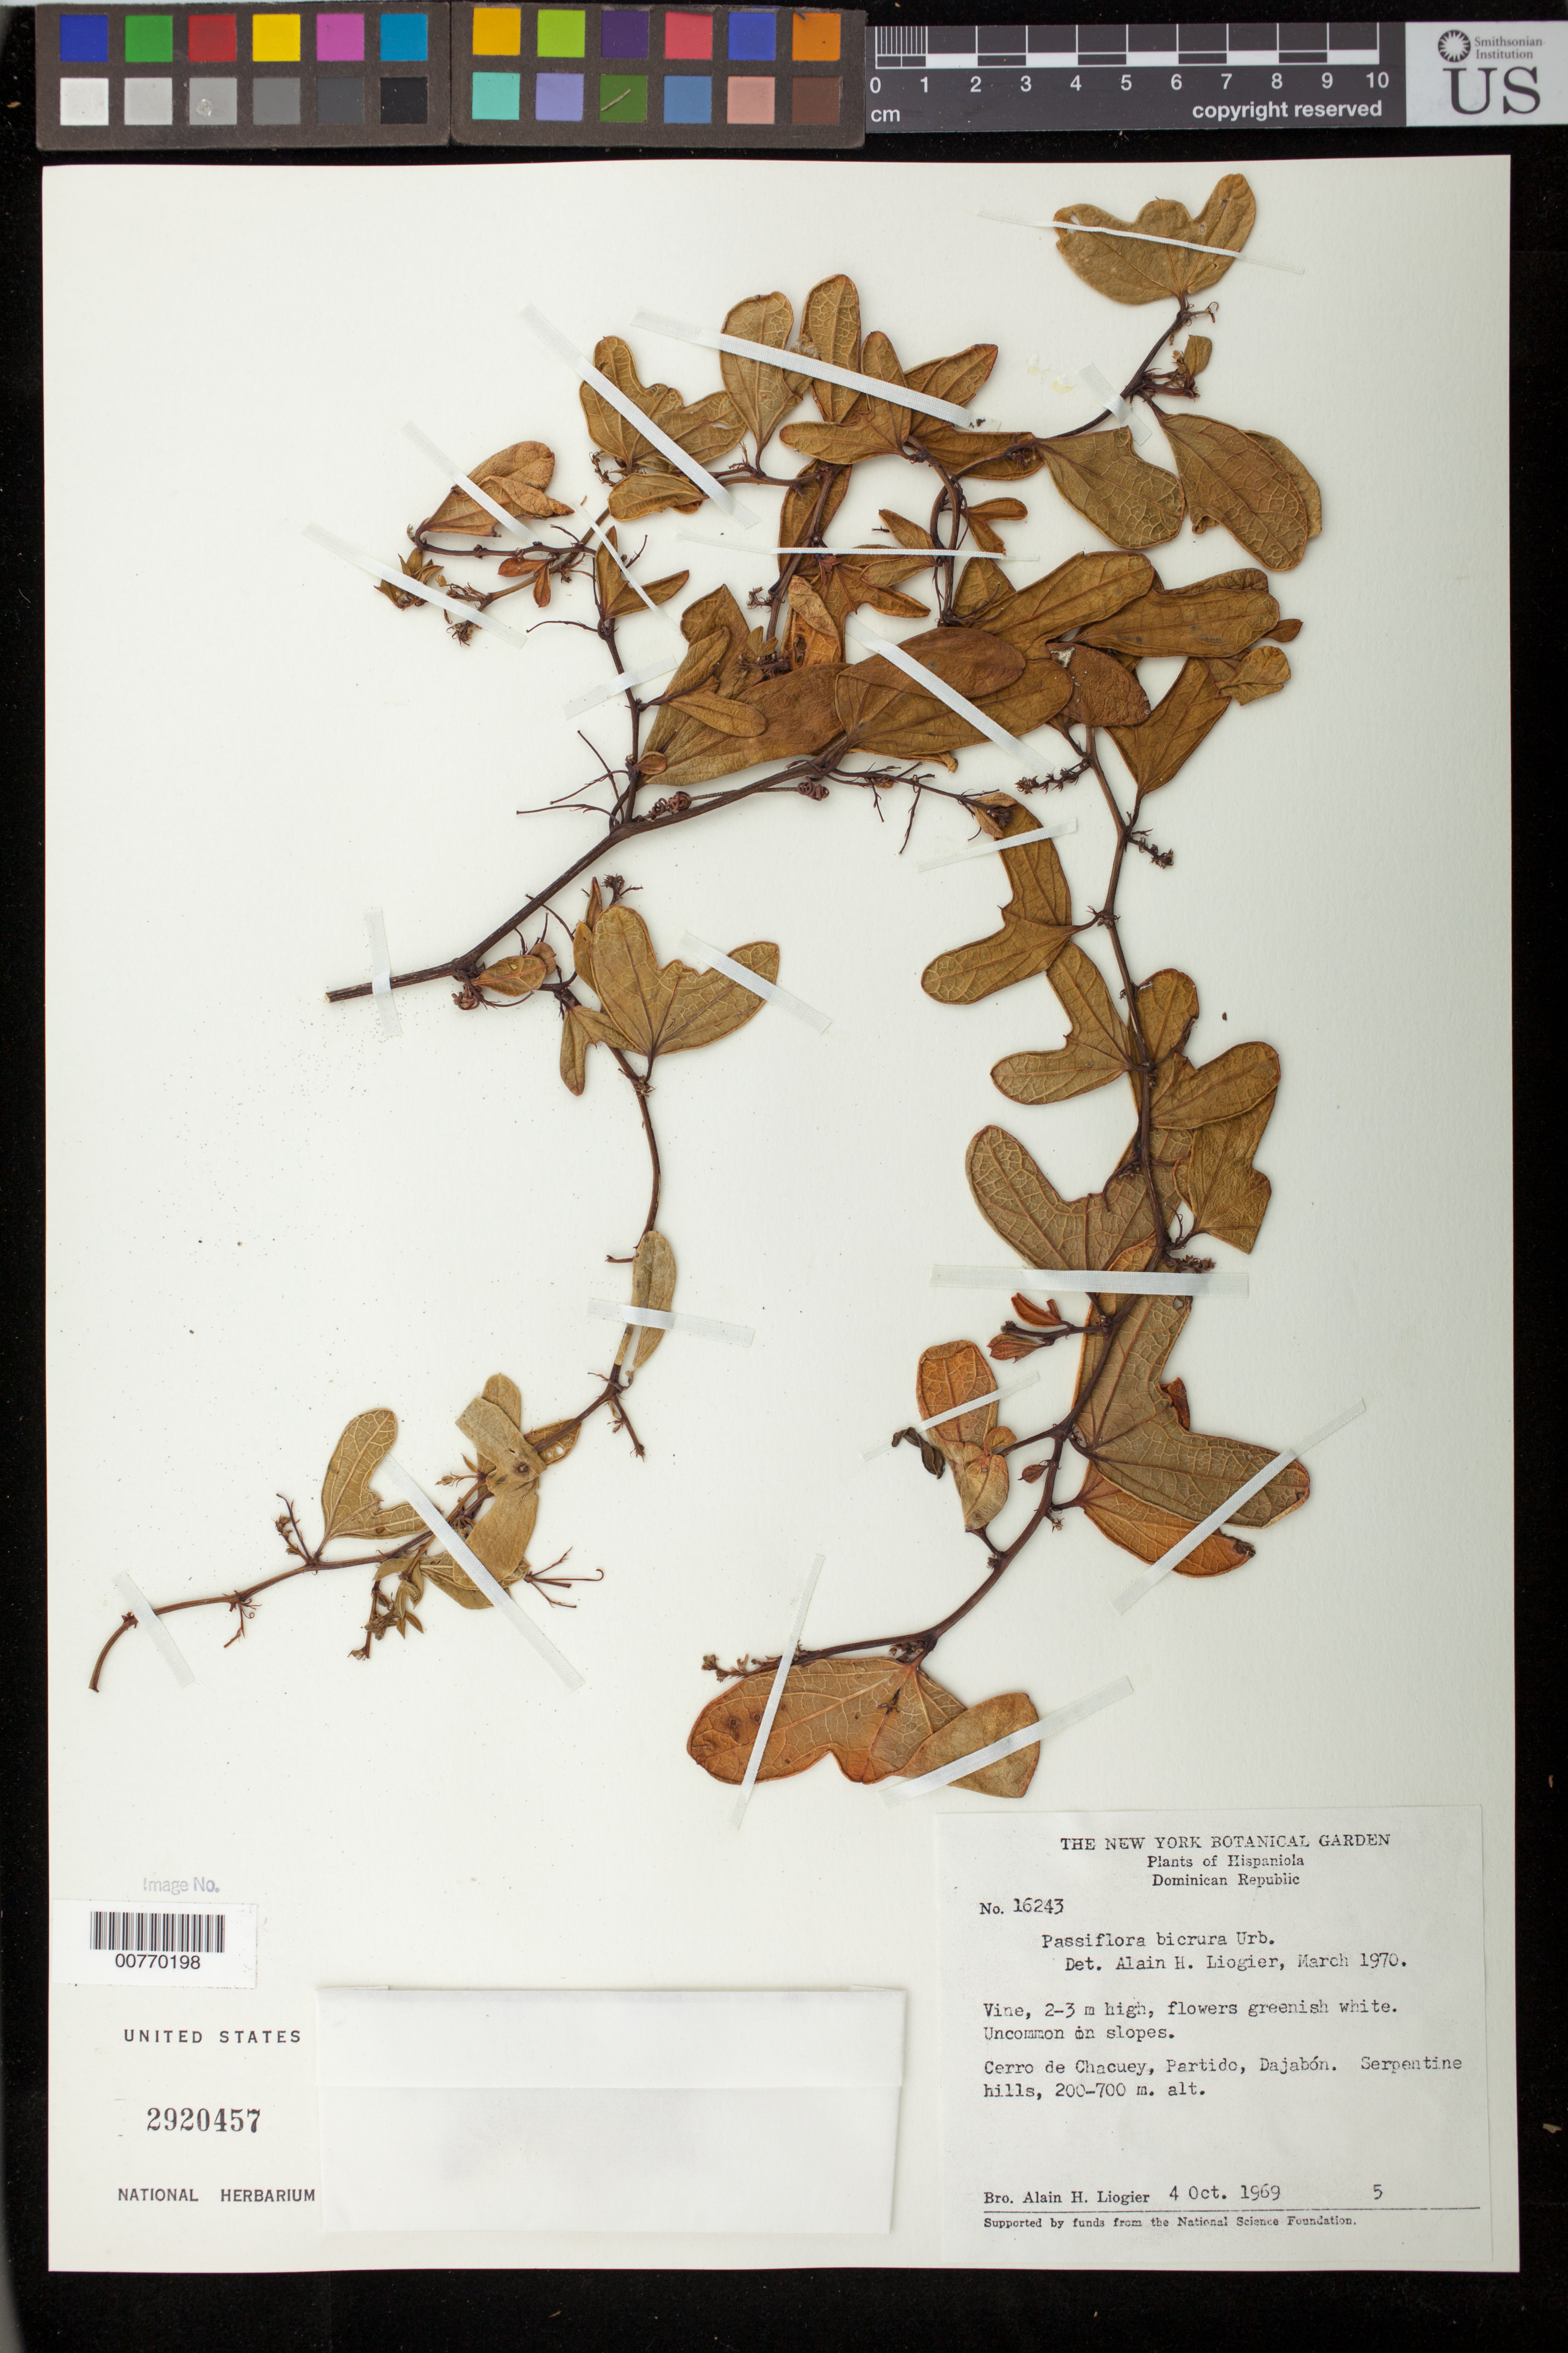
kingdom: Plantae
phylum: Tracheophyta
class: Magnoliopsida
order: Malpighiales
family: Passifloraceae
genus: Passiflora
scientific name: Passiflora bicrura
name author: Urb.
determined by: Liogier, Alain H.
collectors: A. H. Liogier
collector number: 16243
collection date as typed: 04 Oct 1969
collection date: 1969-10-04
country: Dominican Republic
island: Hispaniola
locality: Cerro de Chacuey, Partido, Dajabón.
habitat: Serpentine hills.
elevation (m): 200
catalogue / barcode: US 2920457